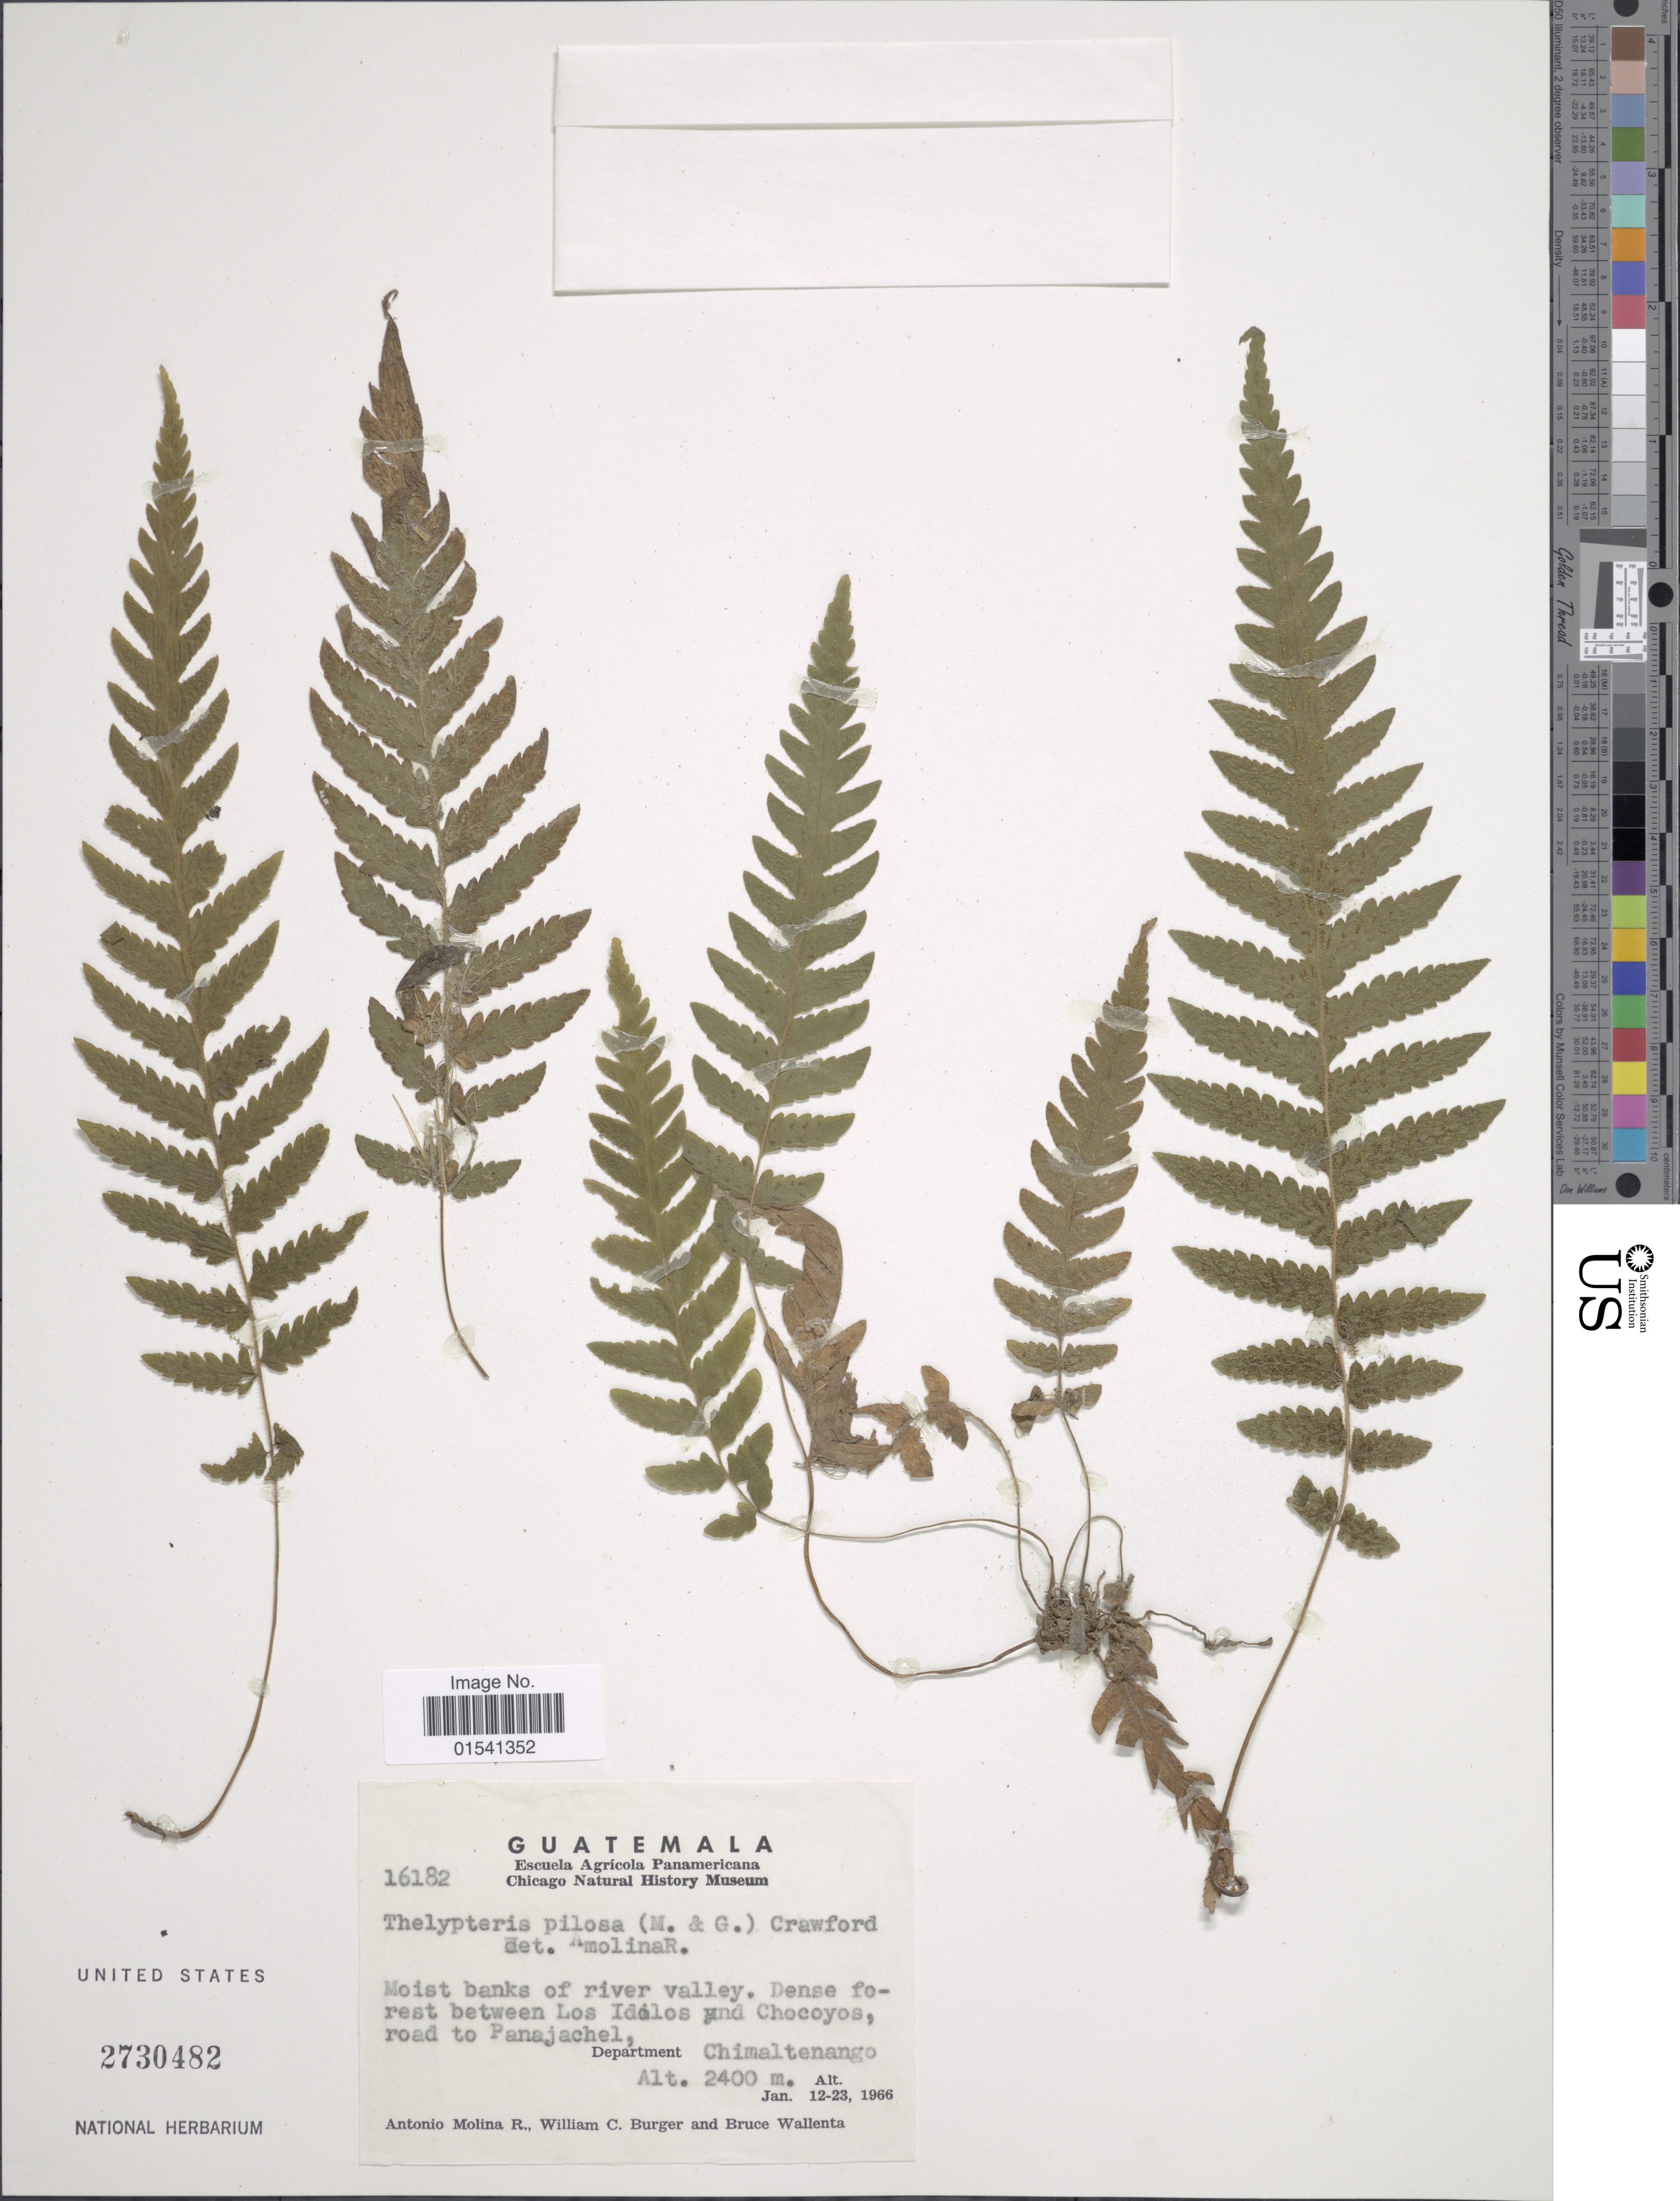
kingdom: Plantae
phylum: Tracheophyta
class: Polypodiopsida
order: Polypodiales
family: Thelypteridaceae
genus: Stegnogramma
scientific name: Stegnogramma pilosa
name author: (M. Martens & Galeotti) K. Iwats.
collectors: A. Molina R., W. Burger & B. Wallenta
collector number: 16182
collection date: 1966-01-12/1966-01-23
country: Guatemala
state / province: Chimaltenango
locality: Moist banks of river valley. Dense forest between Los Idilos and Chocoyos, road to Panajachel, Department Chimaltenango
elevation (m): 2400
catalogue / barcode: US 2730482